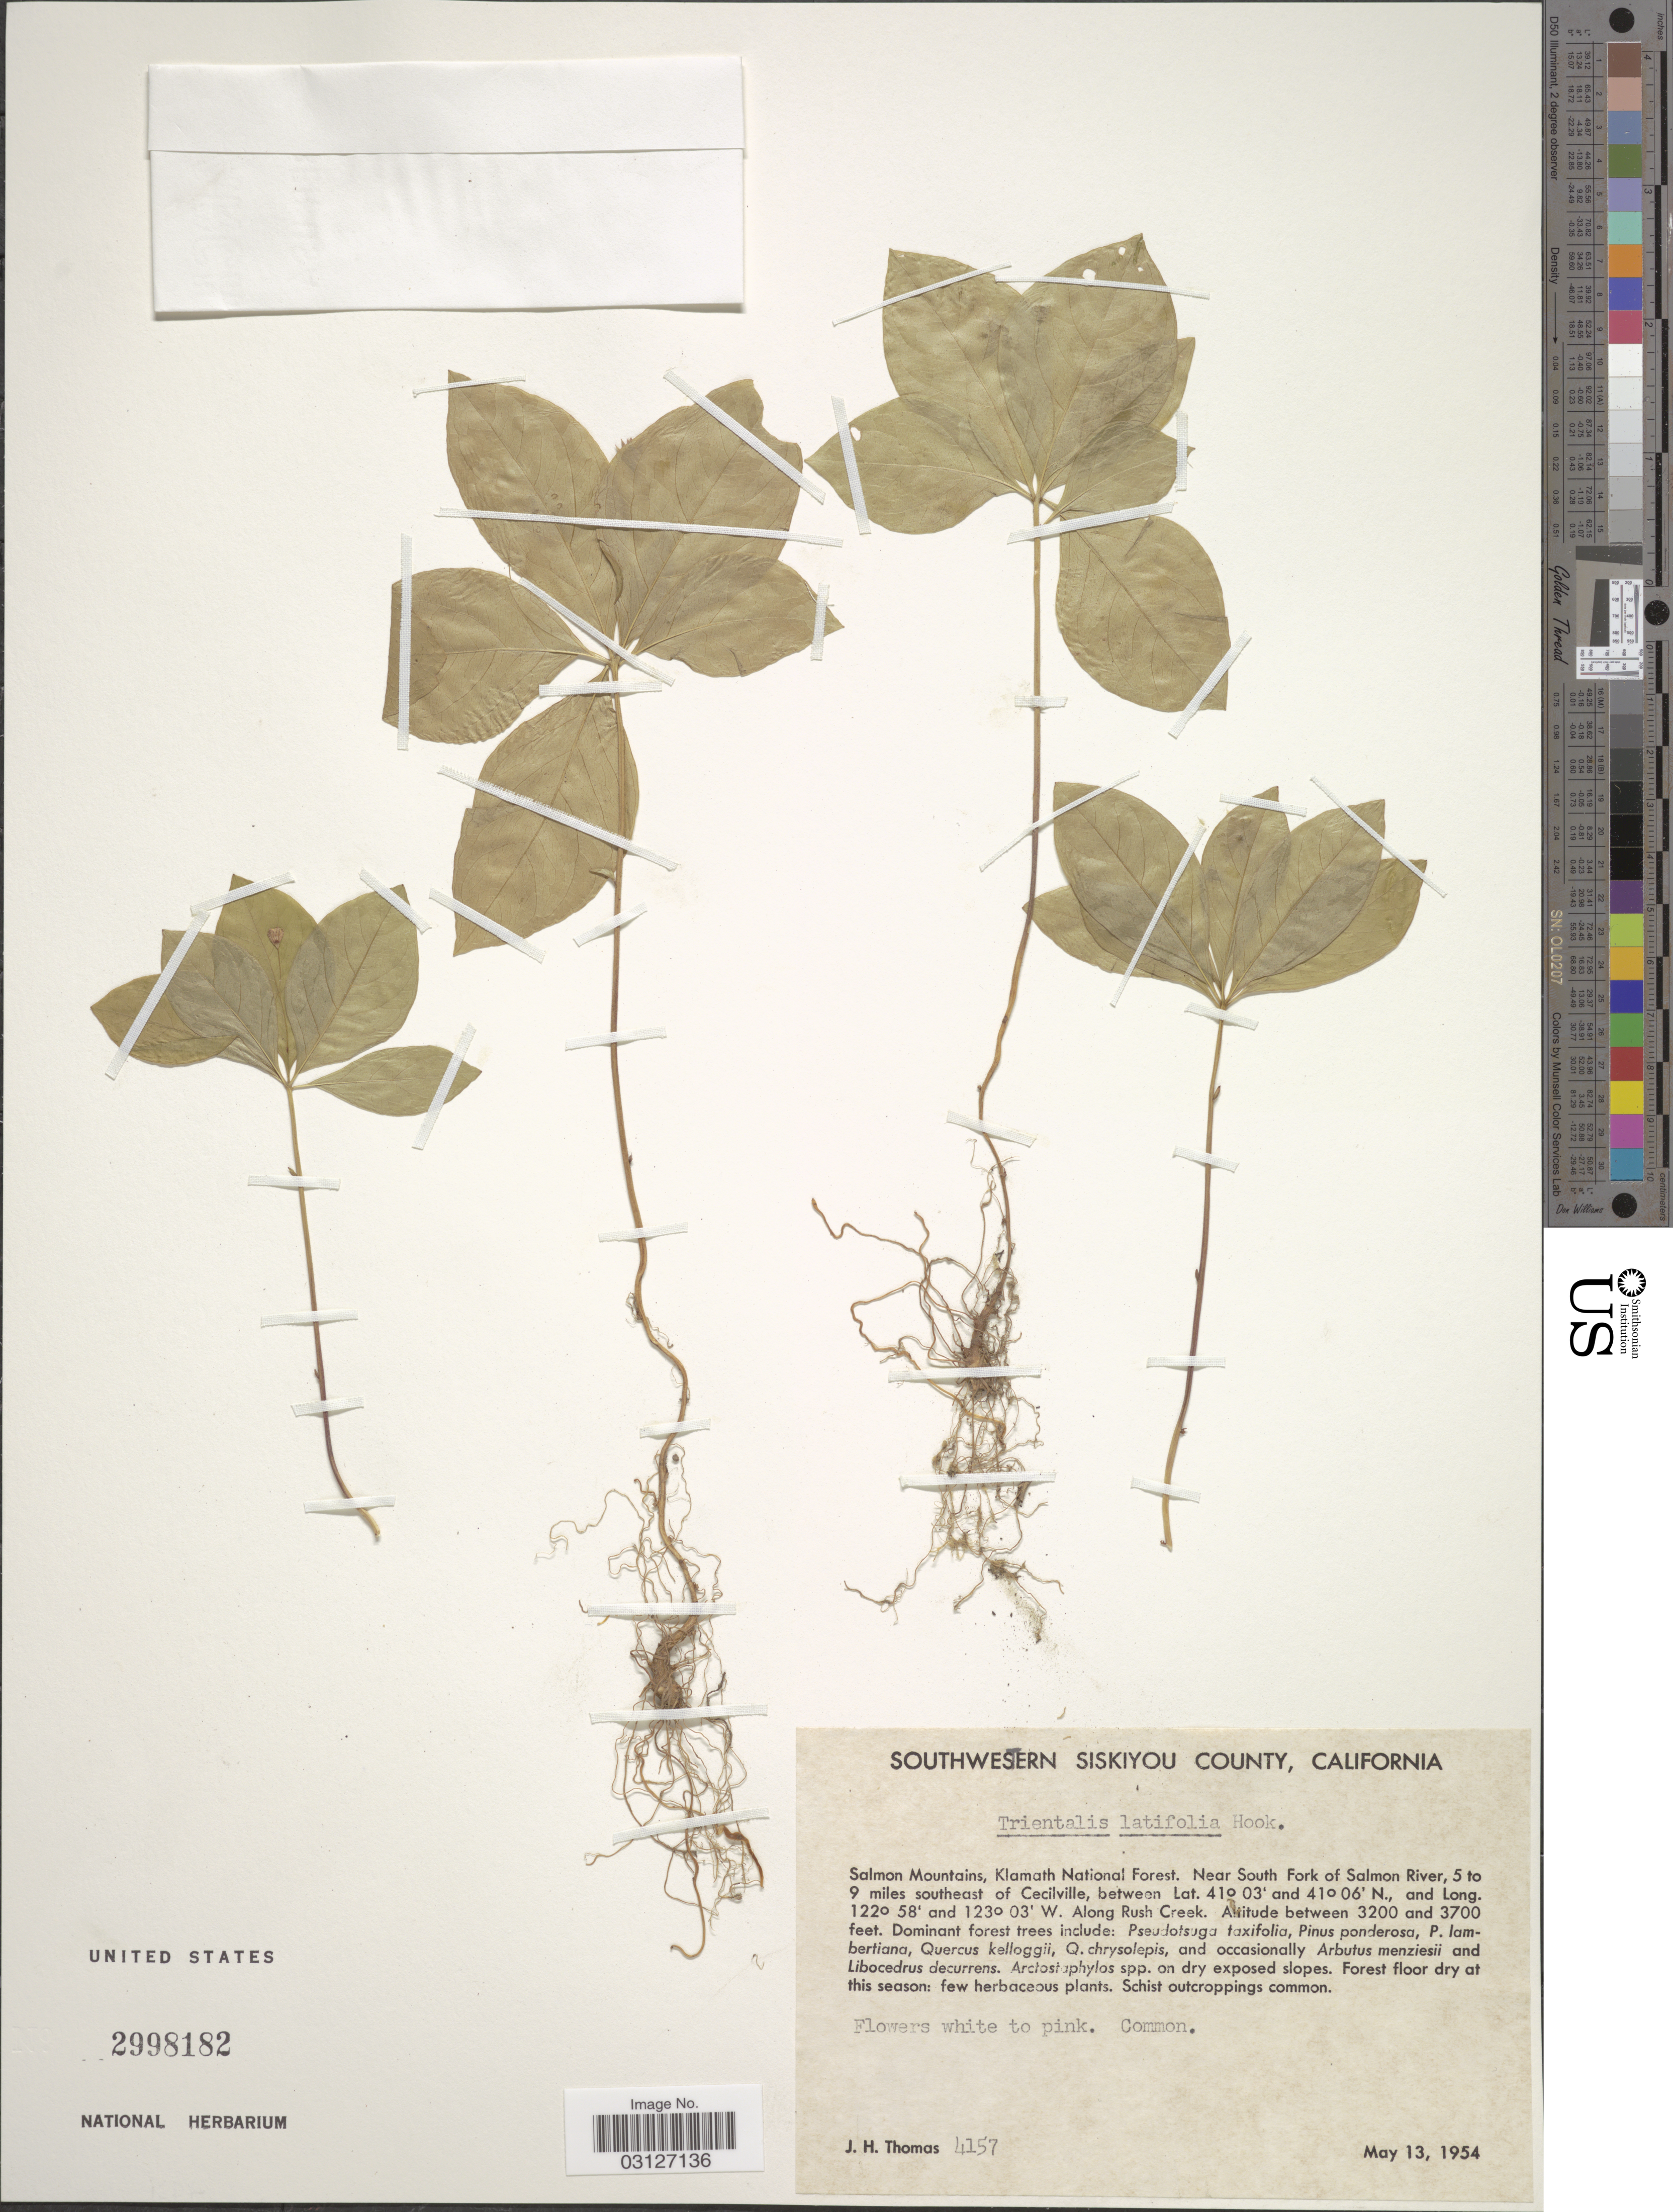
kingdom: Plantae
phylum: Tracheophyta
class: Magnoliopsida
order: Ericales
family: Primulaceae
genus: Trientalis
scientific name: Trientalis latifolia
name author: Hook.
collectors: J. H. Thomas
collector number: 4157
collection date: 1954-05-13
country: United States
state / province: California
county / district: Siskiyou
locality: Southwestern Siskiyou County, Salmon Mountains, Klamath National Forest. Near South Fork of Salmon River, 5 to 9 miles southeast of Cecilville. Along Rush Creek.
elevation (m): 975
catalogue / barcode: US 2998182